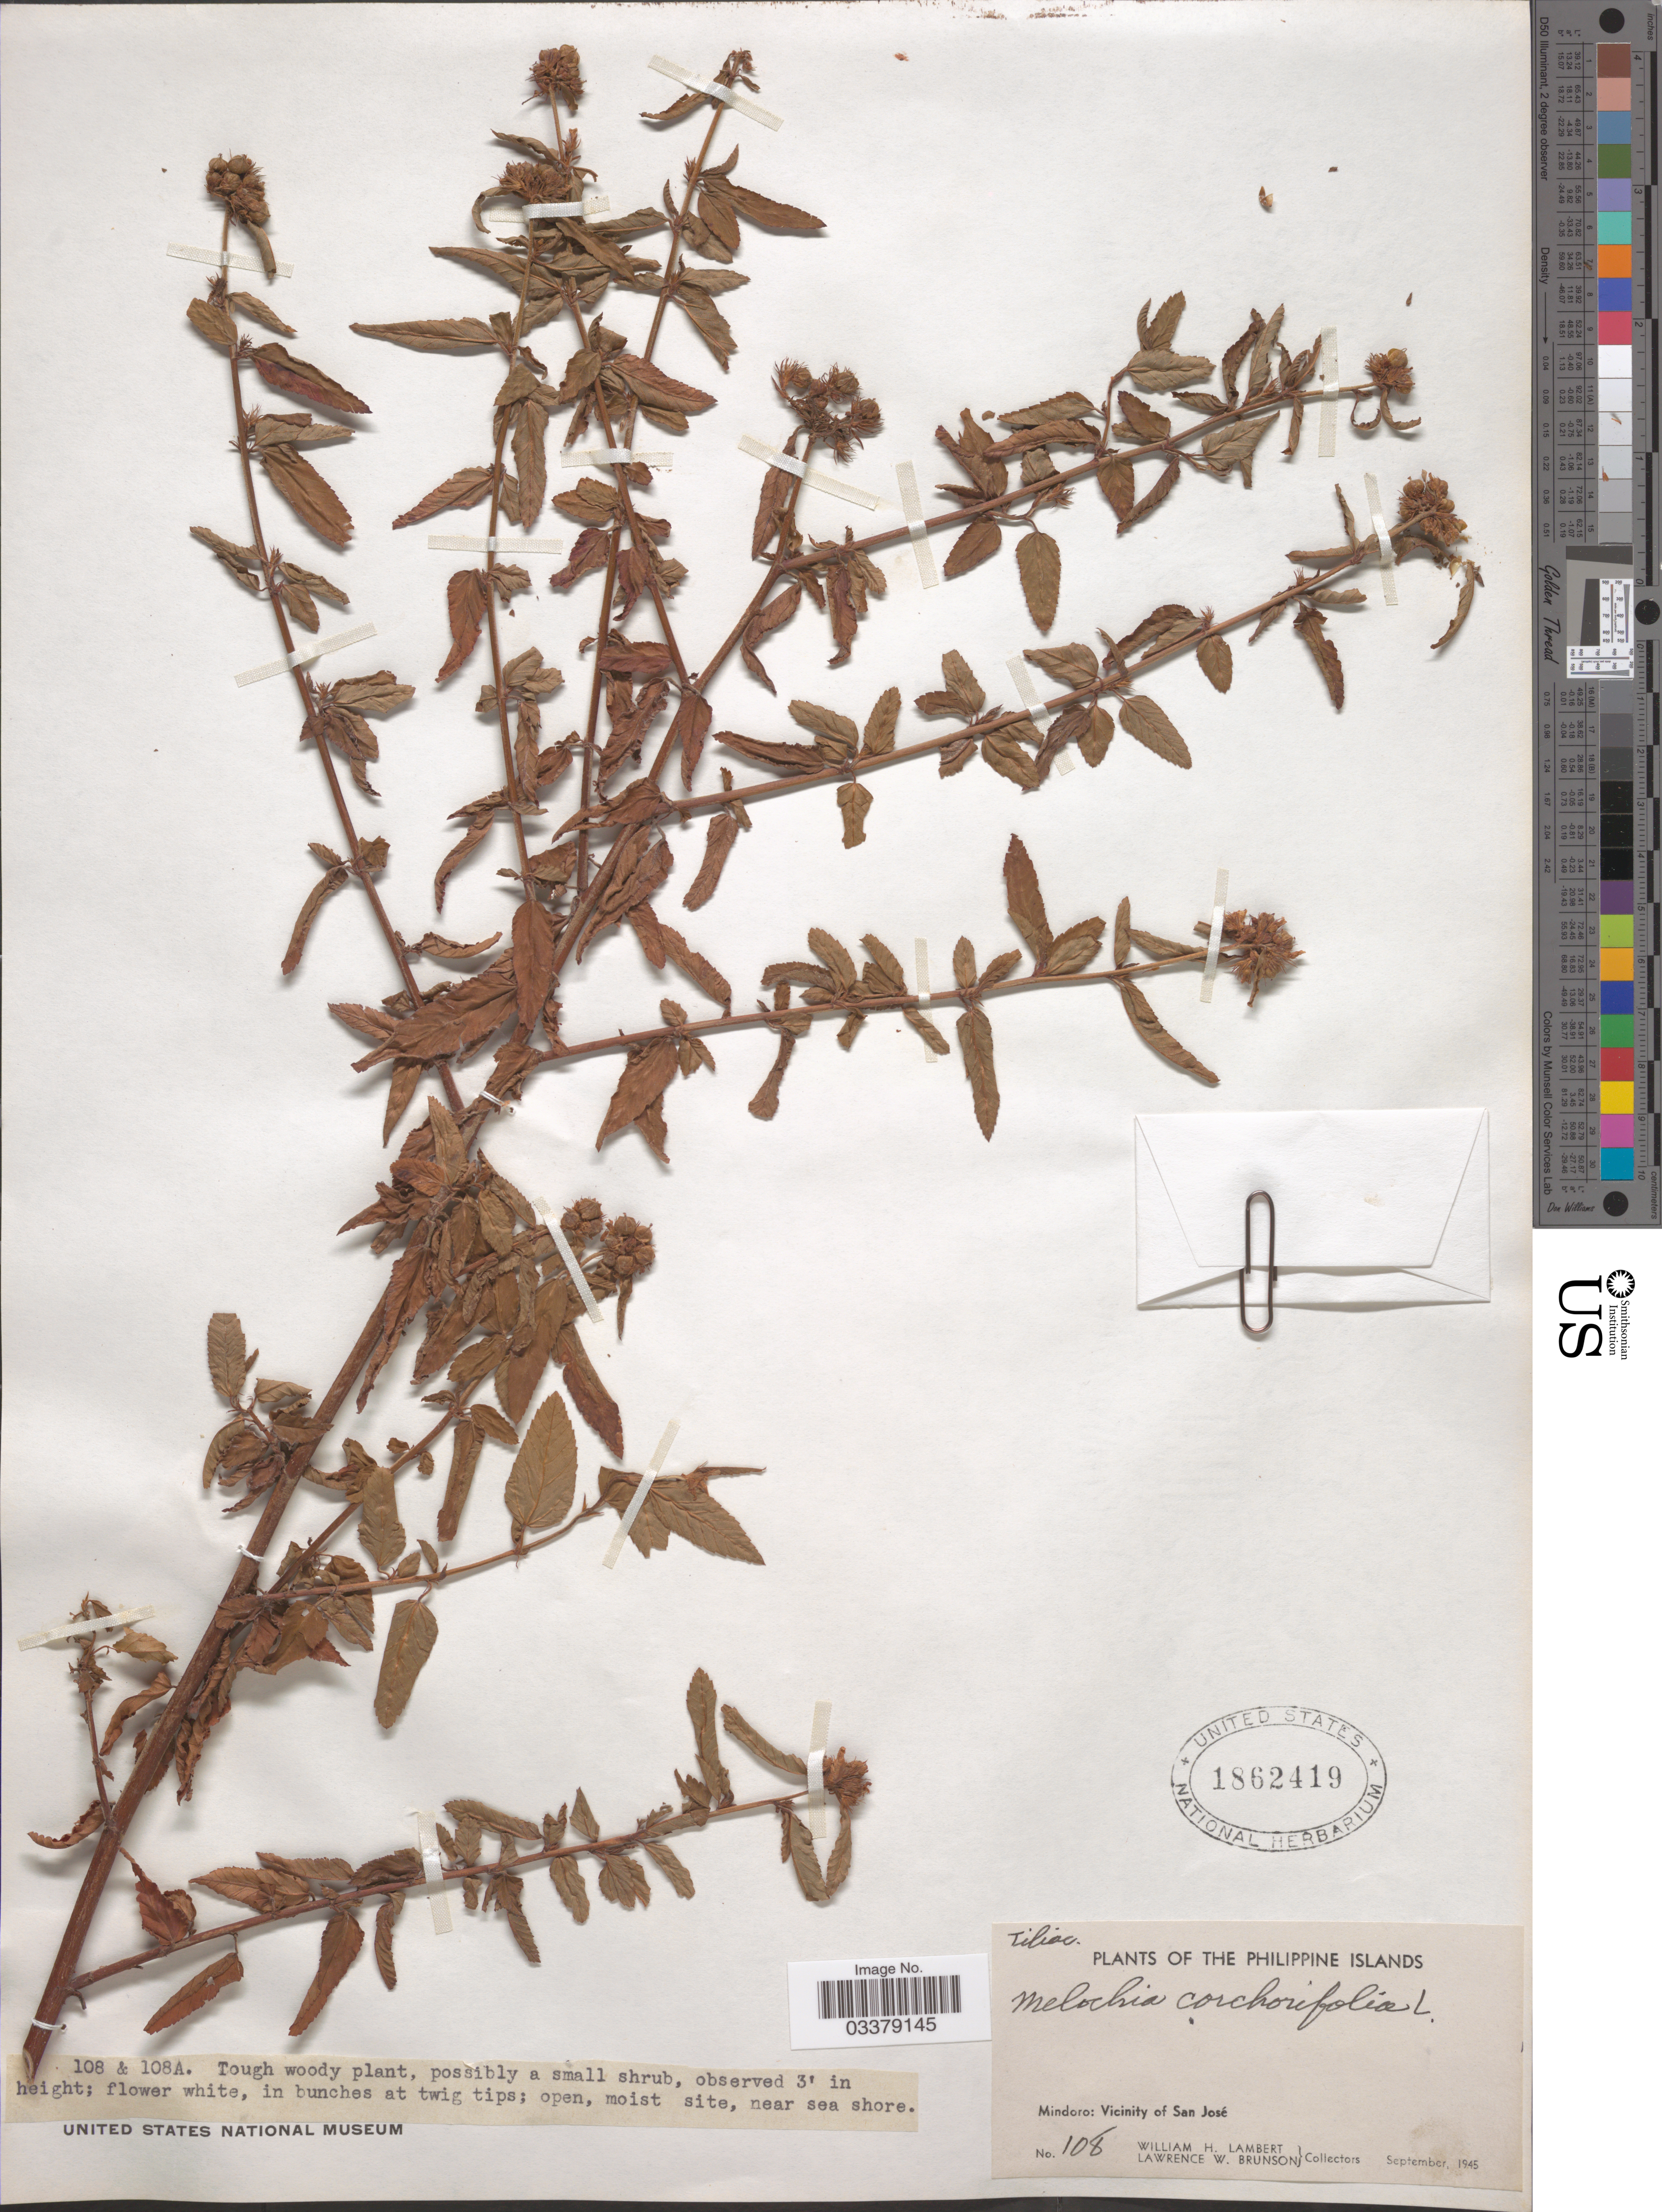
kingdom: Plantae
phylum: Tracheophyta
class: Magnoliopsida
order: Malvales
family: Malvaceae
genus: Melochia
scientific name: Melochia corchorifolia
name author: L.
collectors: W. Lambert & L. Brunson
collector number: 108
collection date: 1945-09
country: Philippines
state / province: Mimaropa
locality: Mindoro: Vicinity of San José.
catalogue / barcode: US 1862419